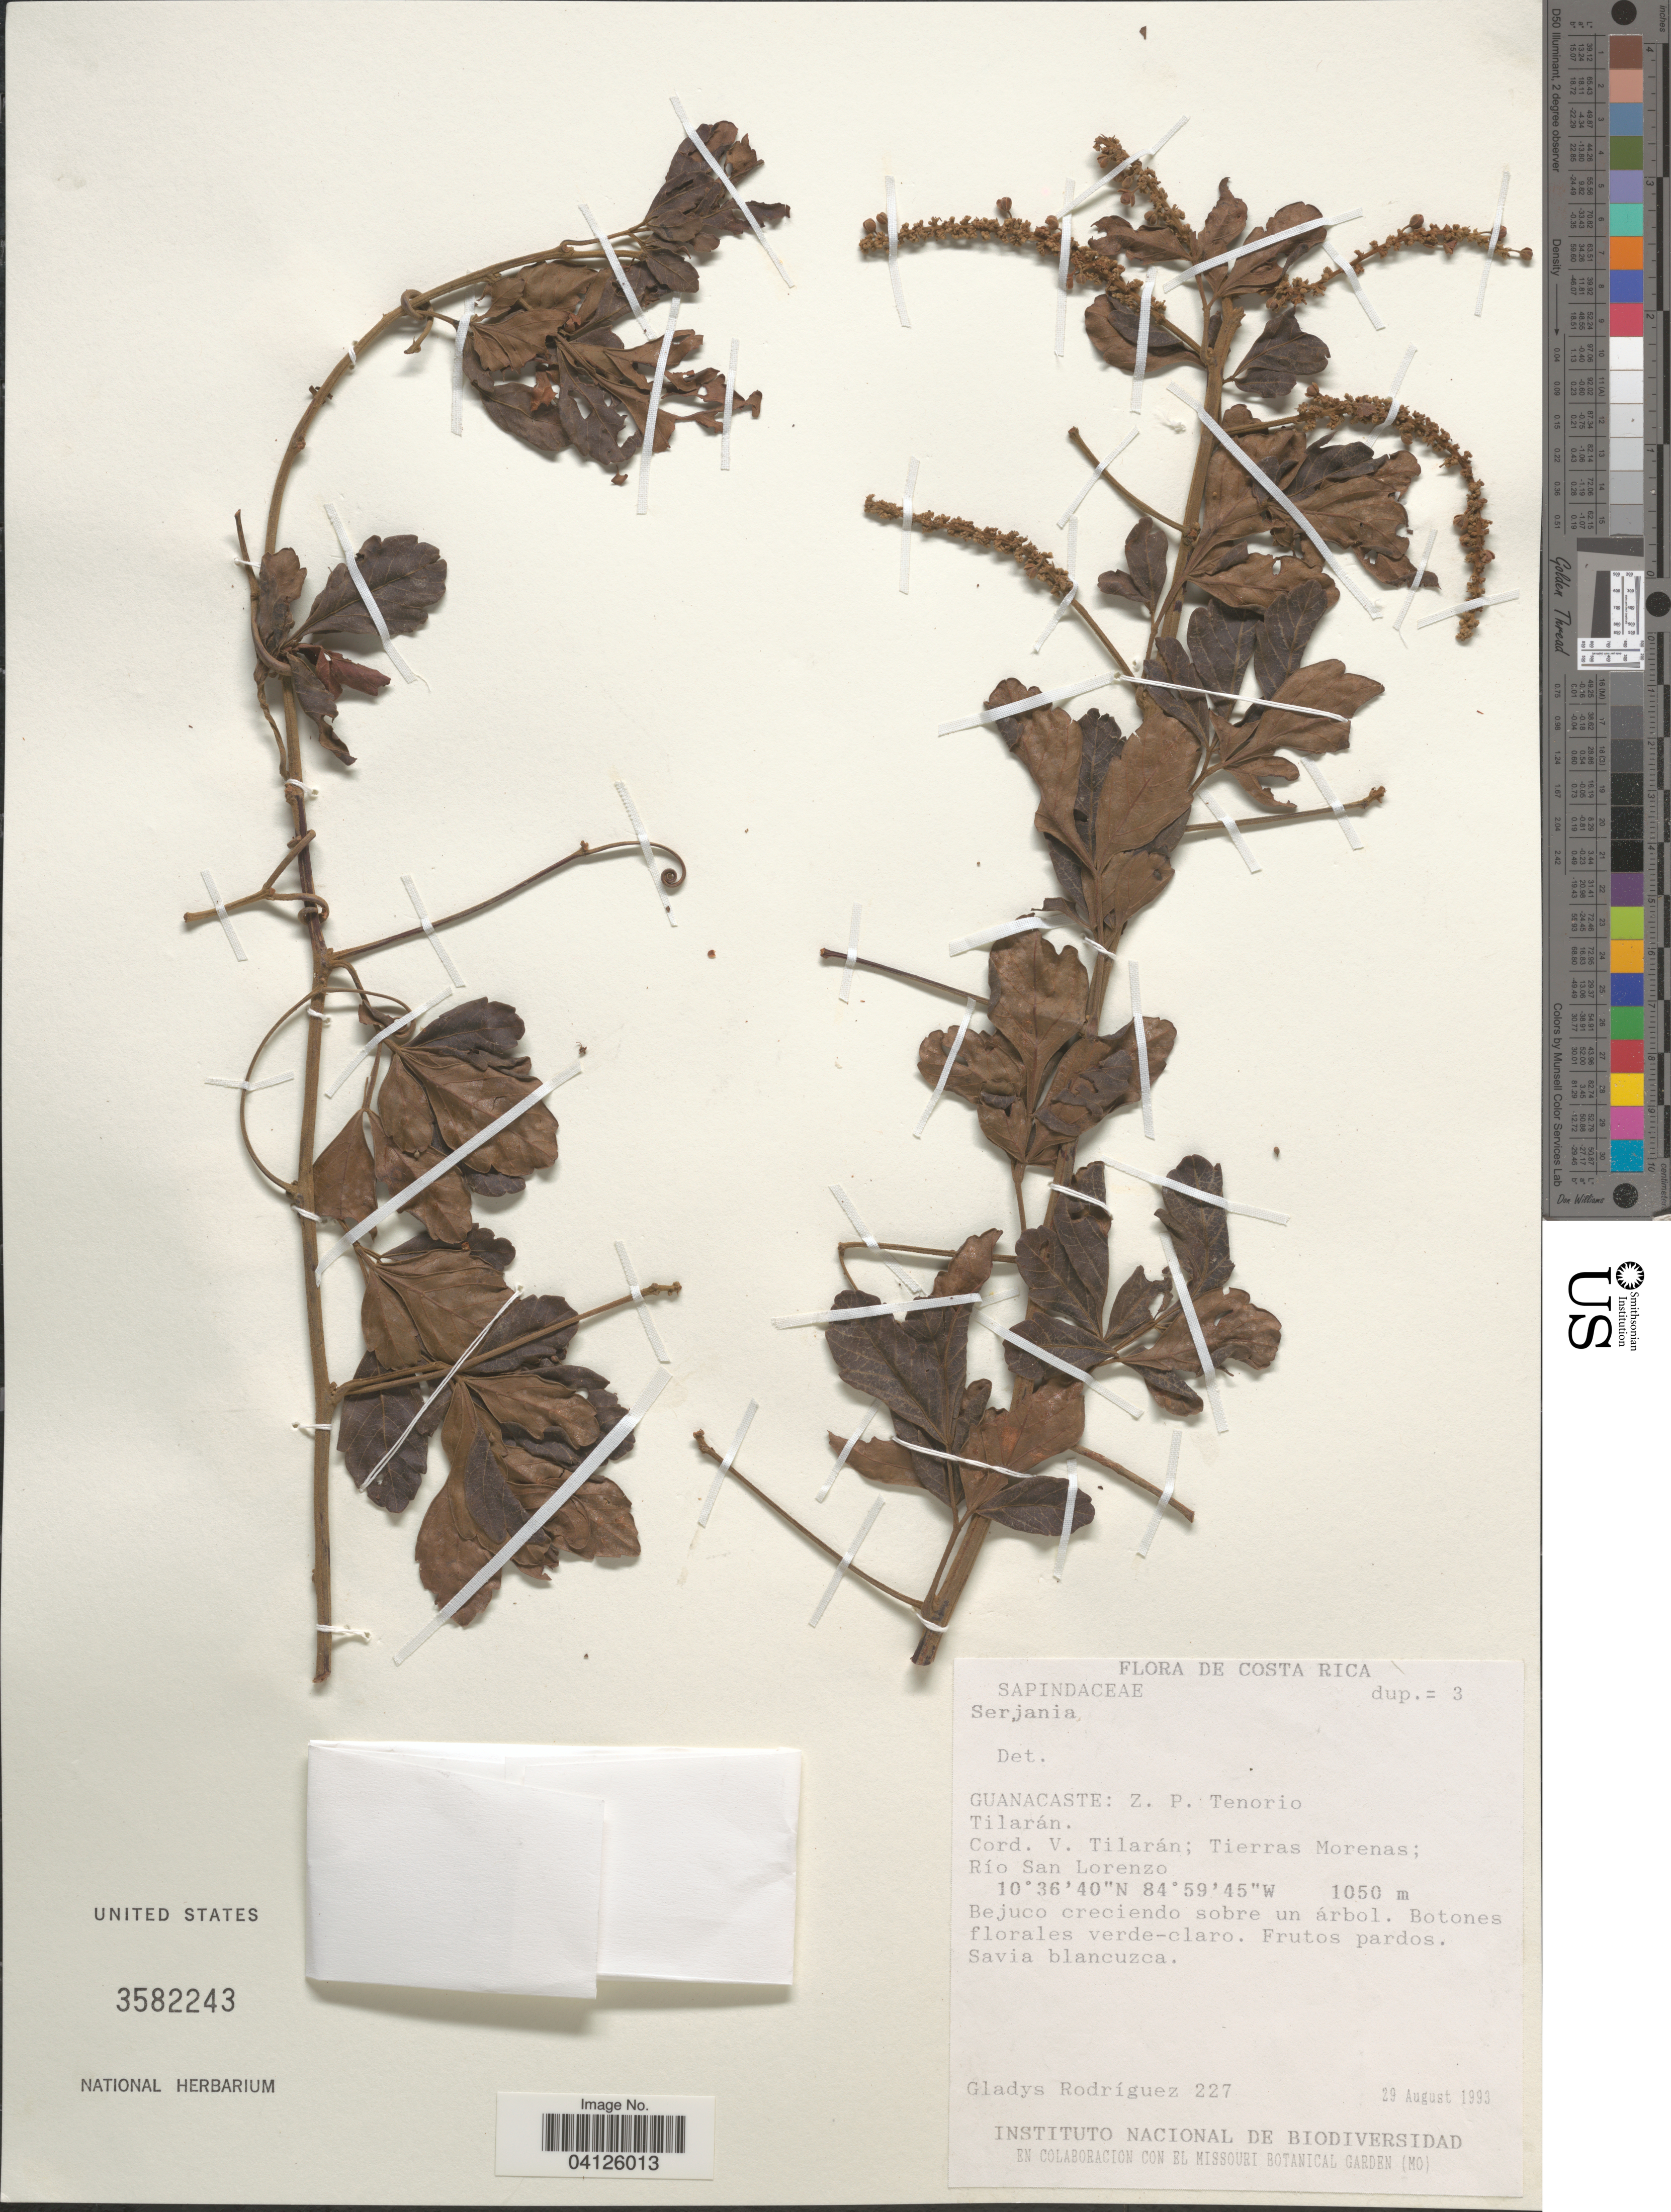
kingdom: Plantae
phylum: Tracheophyta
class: Magnoliopsida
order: Sapindales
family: Sapindaceae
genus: Paullinia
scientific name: Paullinia fuscescens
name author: Kunth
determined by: Acevedo-Rodriguez, P., (US), Smithsonian Institution - National Museum of Natural History (UNITED STATES)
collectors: G. Rodríguez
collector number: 227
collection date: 1993-08-29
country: Costa Rica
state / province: Guanacaste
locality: Z. P. Tenorio. Tilarán. Cord. V. Tilarán; Tierras Morenas; Río San Lorenzo.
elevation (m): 1050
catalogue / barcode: US 3582243